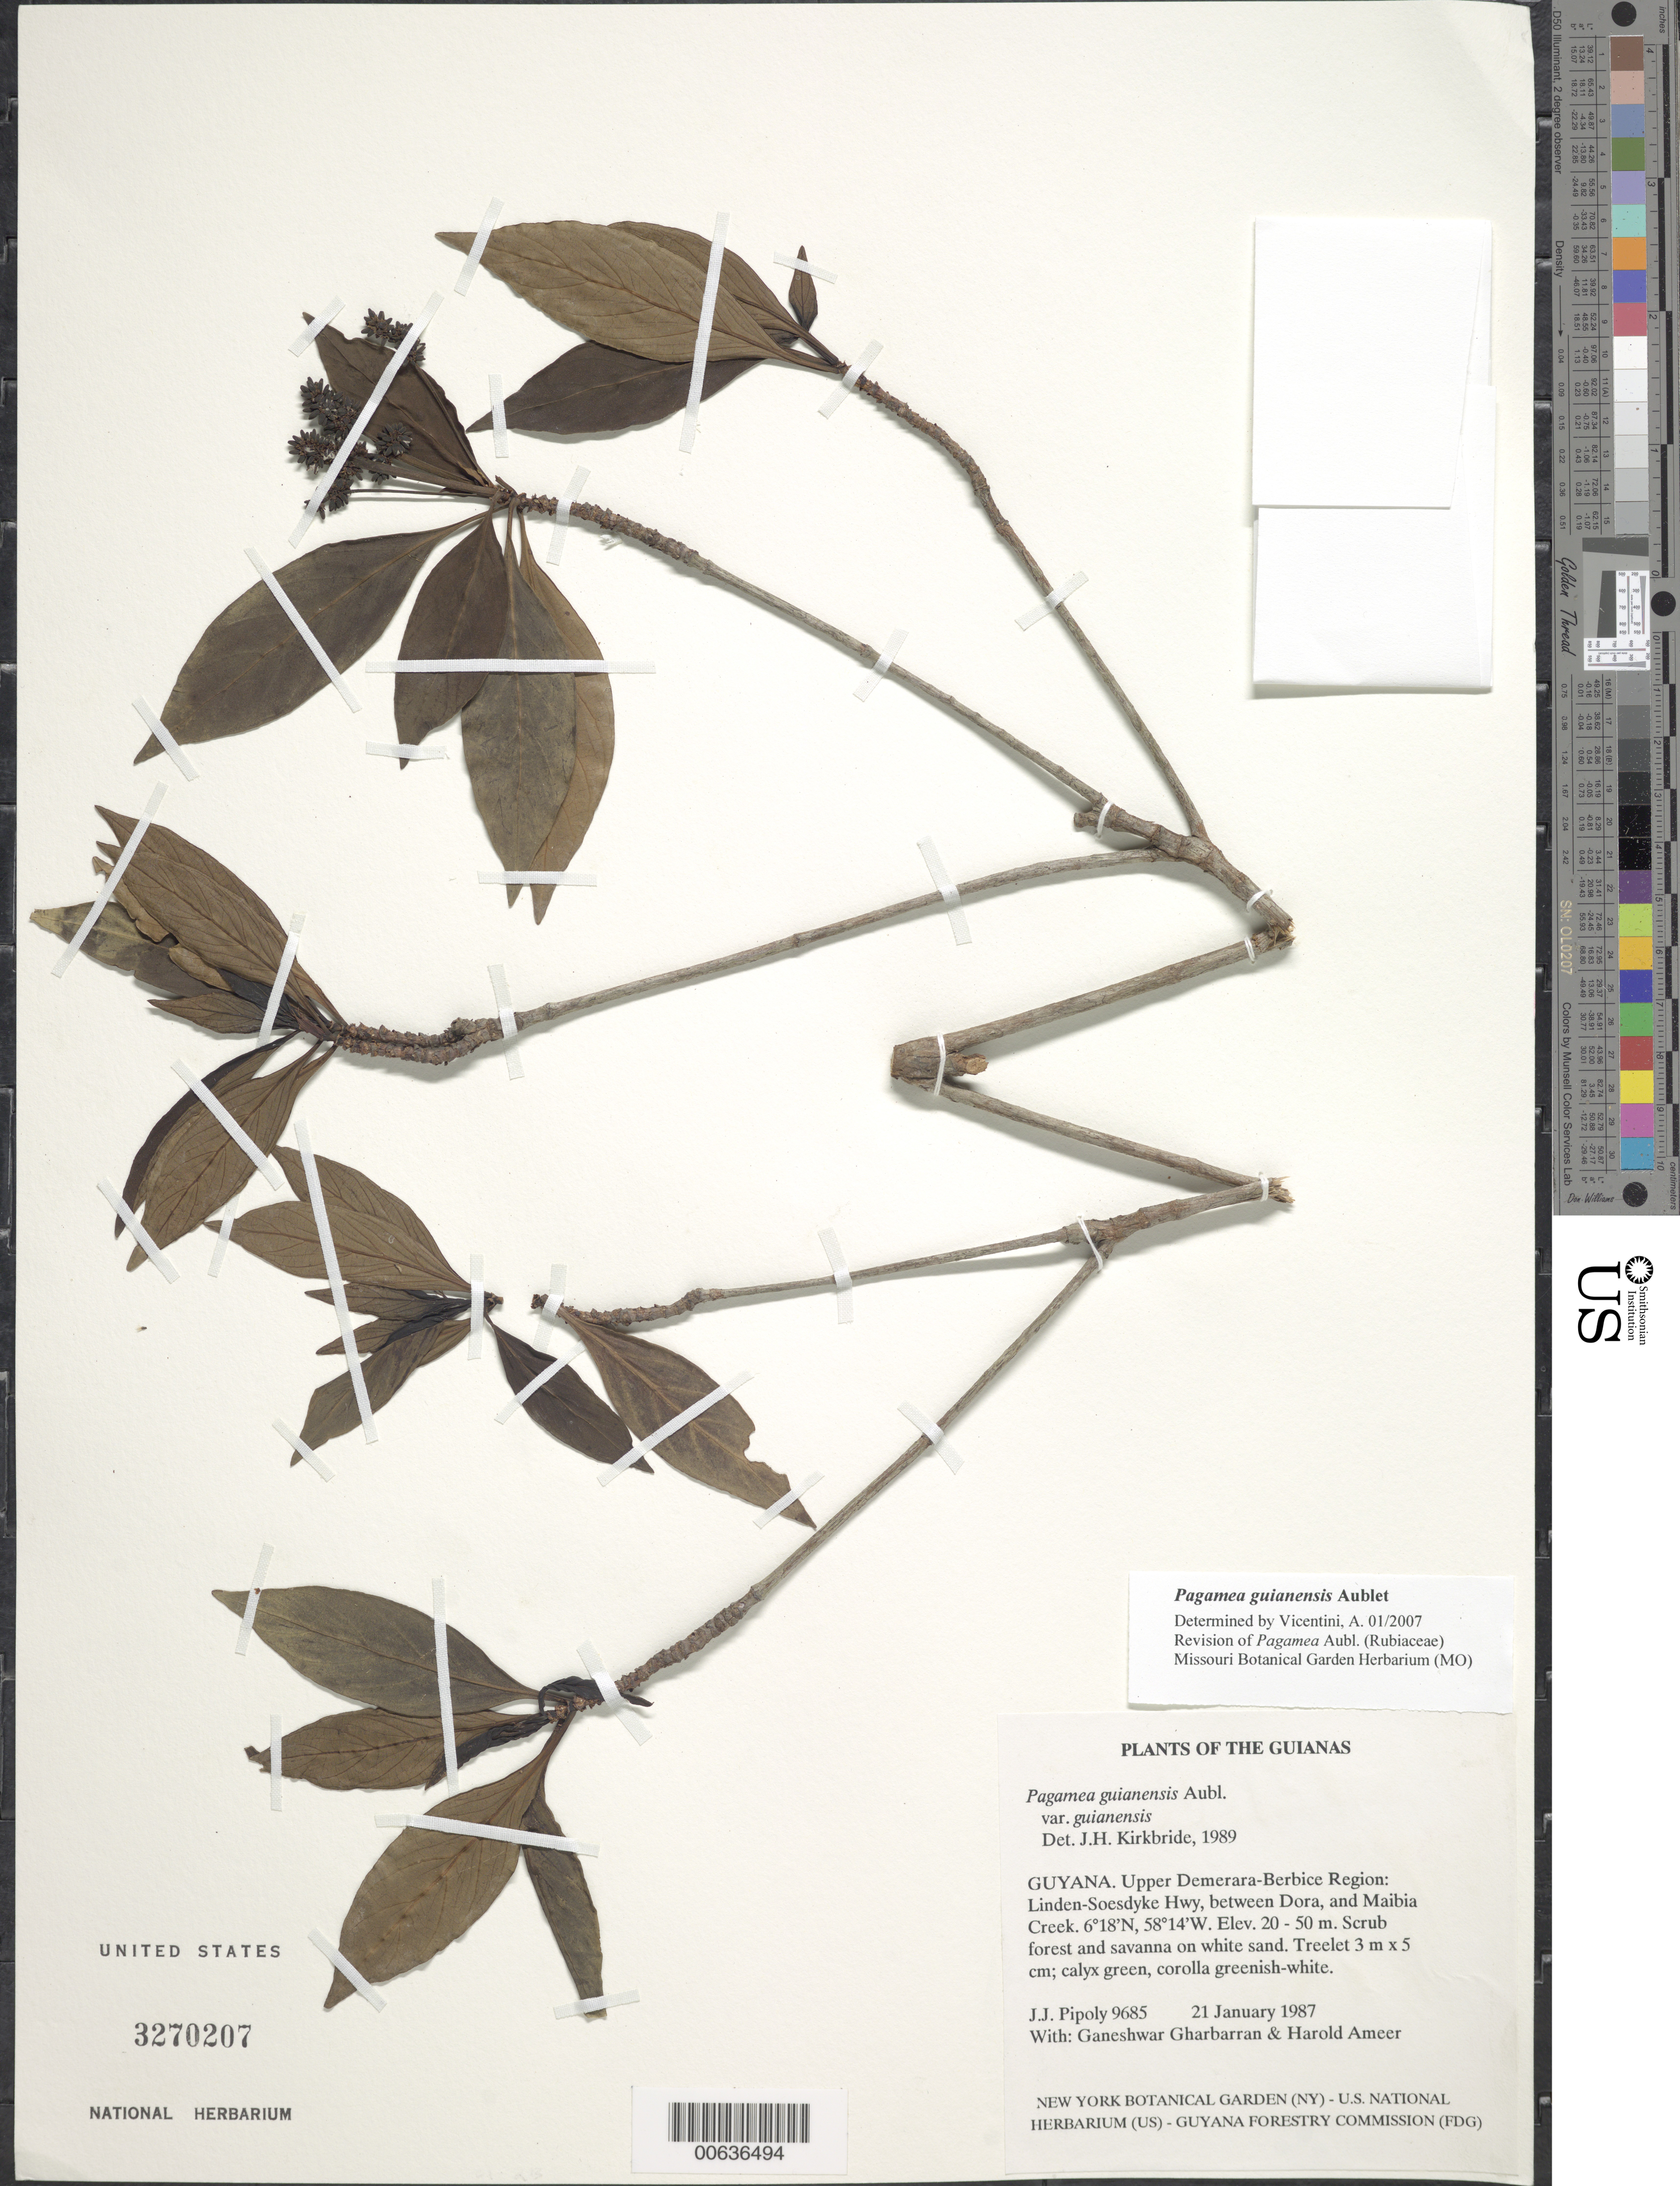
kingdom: Plantae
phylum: Tracheophyta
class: Magnoliopsida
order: Gentianales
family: Rubiaceae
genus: Pagamea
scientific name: Pagamea guianensis var. guianensis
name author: Aubl.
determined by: Kirkbride, J. H.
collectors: J. J. Pipoly, G. Gharbarran & H. Ameer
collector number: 9685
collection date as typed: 21 January 1987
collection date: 1987-01-21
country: Guyana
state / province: U. Demerara-Berbice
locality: Linden-Soesdyke Hwy, between Dora and Maibia Creek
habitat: Scrub forest and savanna on white sand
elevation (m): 20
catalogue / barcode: US 3270207